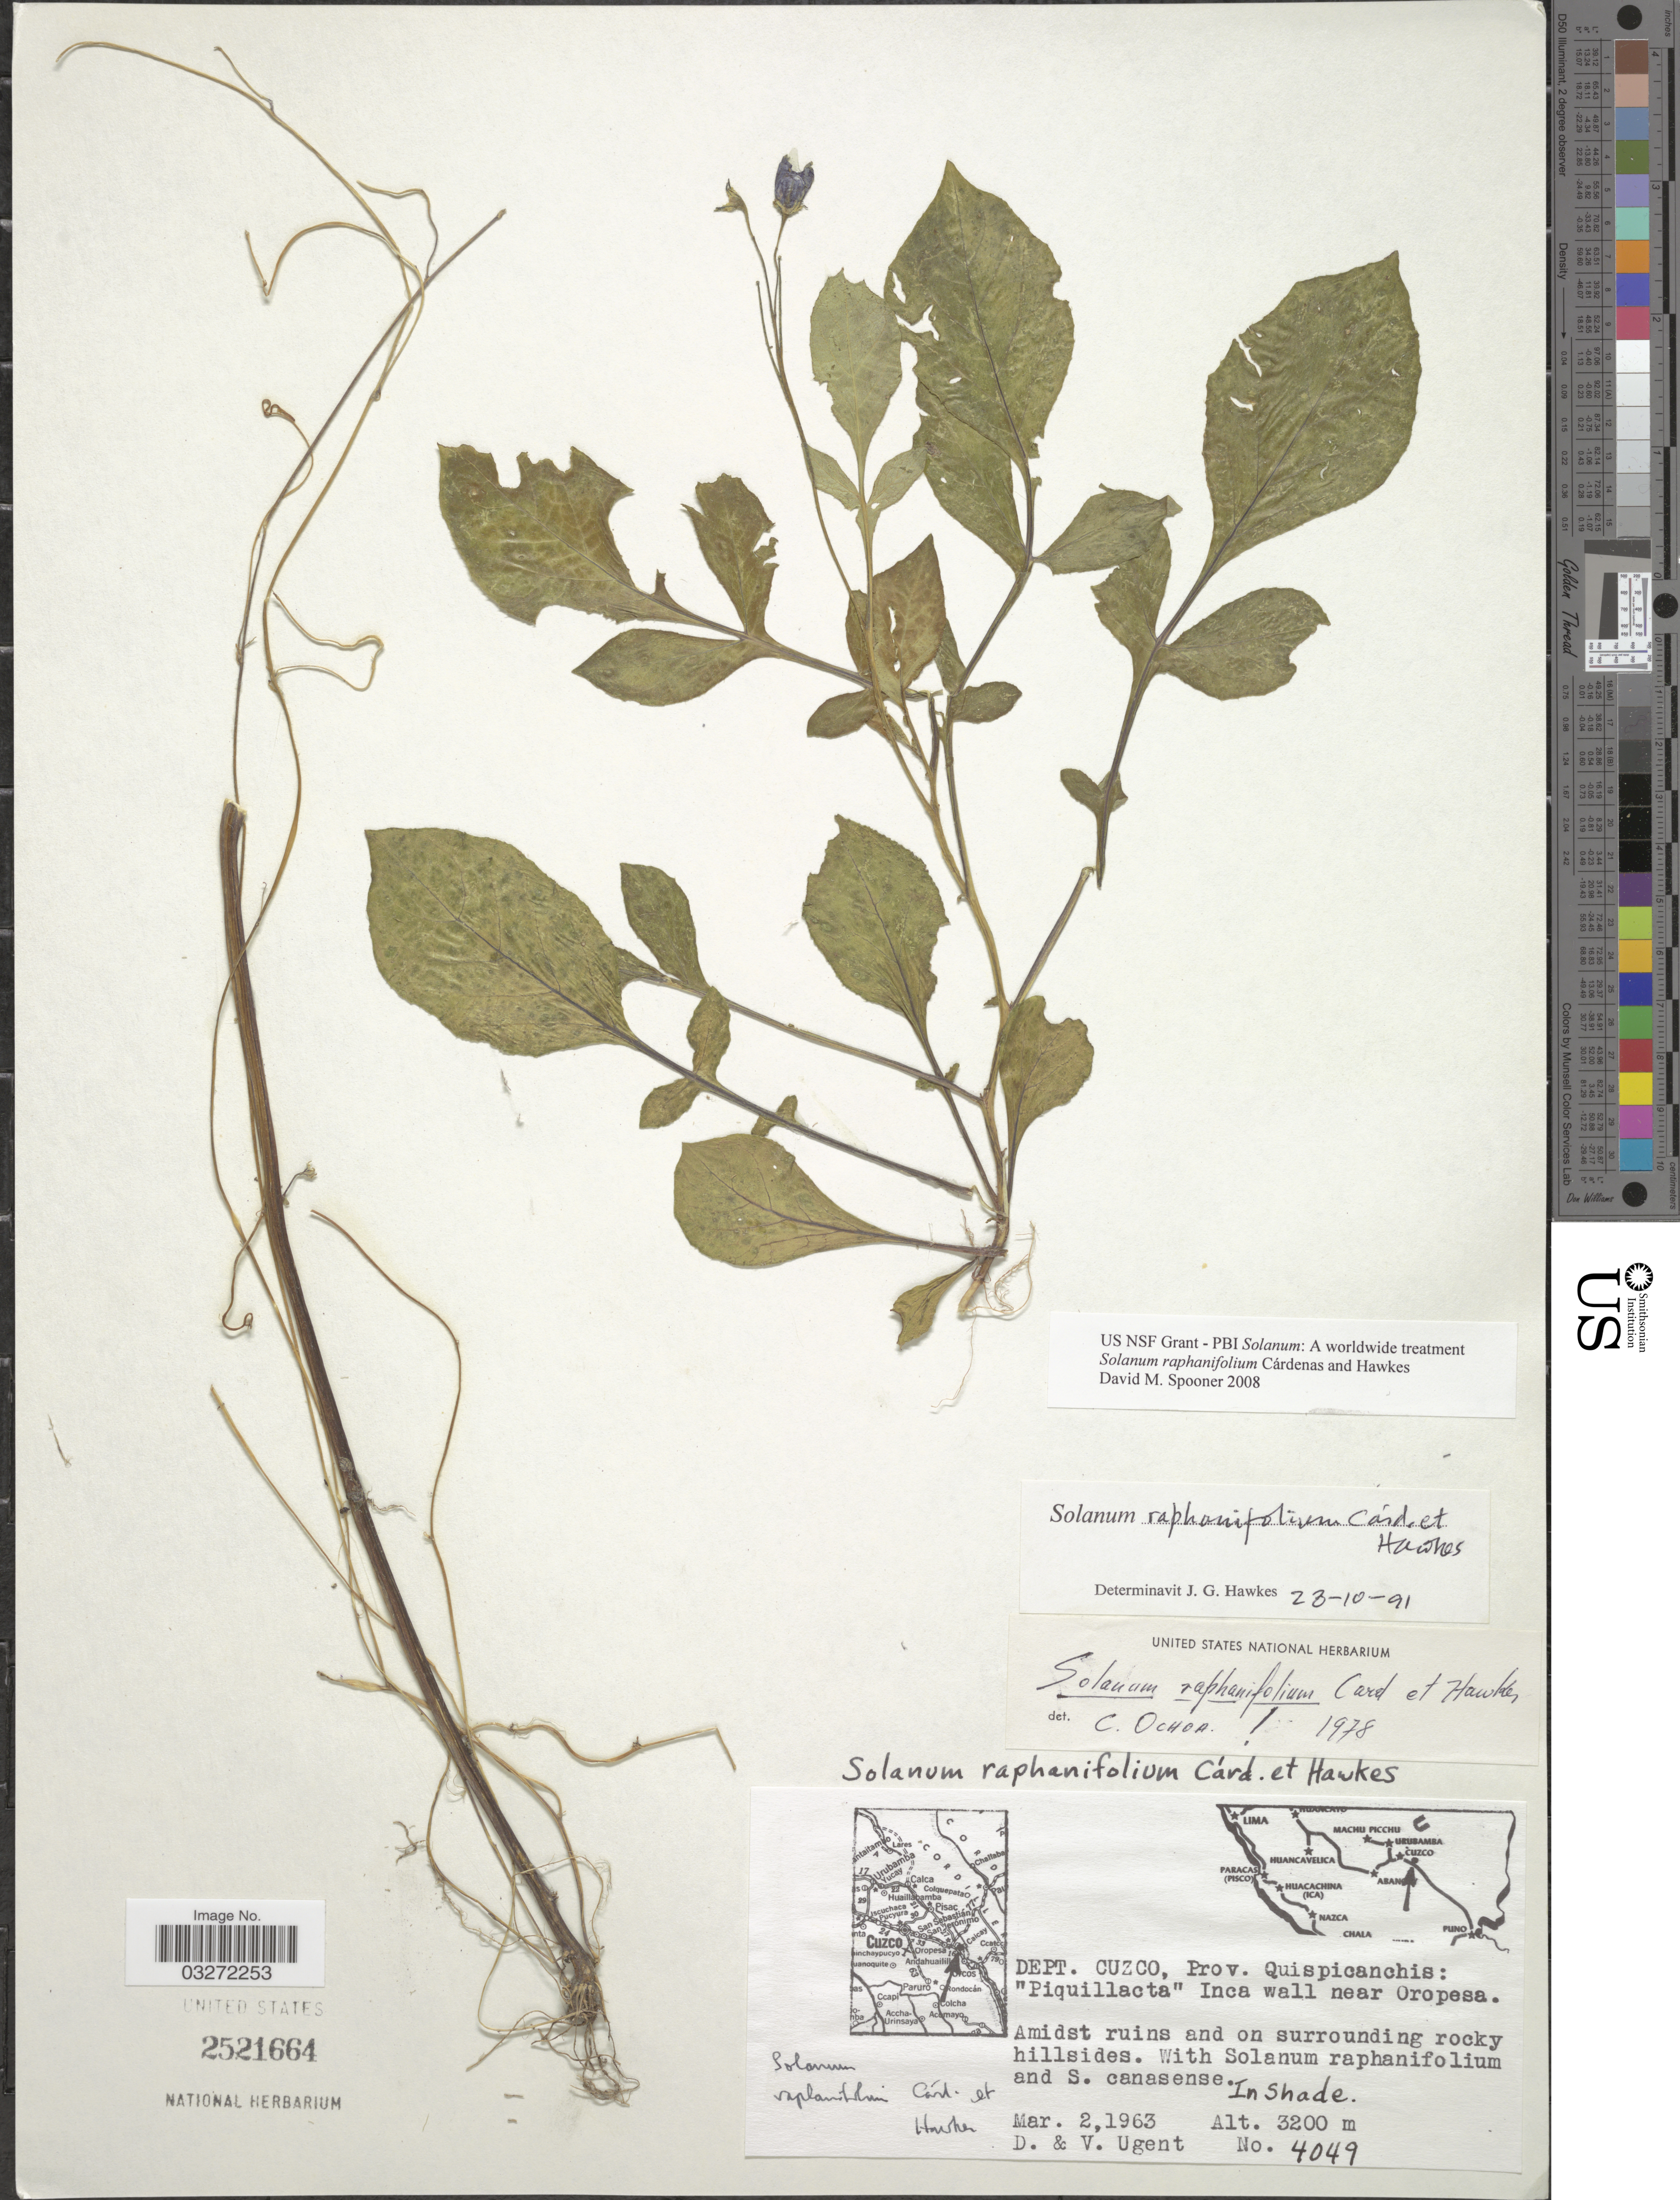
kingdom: Plantae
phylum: Tracheophyta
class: Magnoliopsida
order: Solanales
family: Solanaceae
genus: Solanum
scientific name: Solanum raphanifolium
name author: Cárdenas & Hawkes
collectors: D. Ugent & V. Ugent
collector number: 4049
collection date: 1963-03-02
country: Peru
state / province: Cusco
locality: Dept. Cuzco, Prov. Quispicanchis: "Piquillacta" Incal wall near Oropesa.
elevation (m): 3200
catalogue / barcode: US 2521664